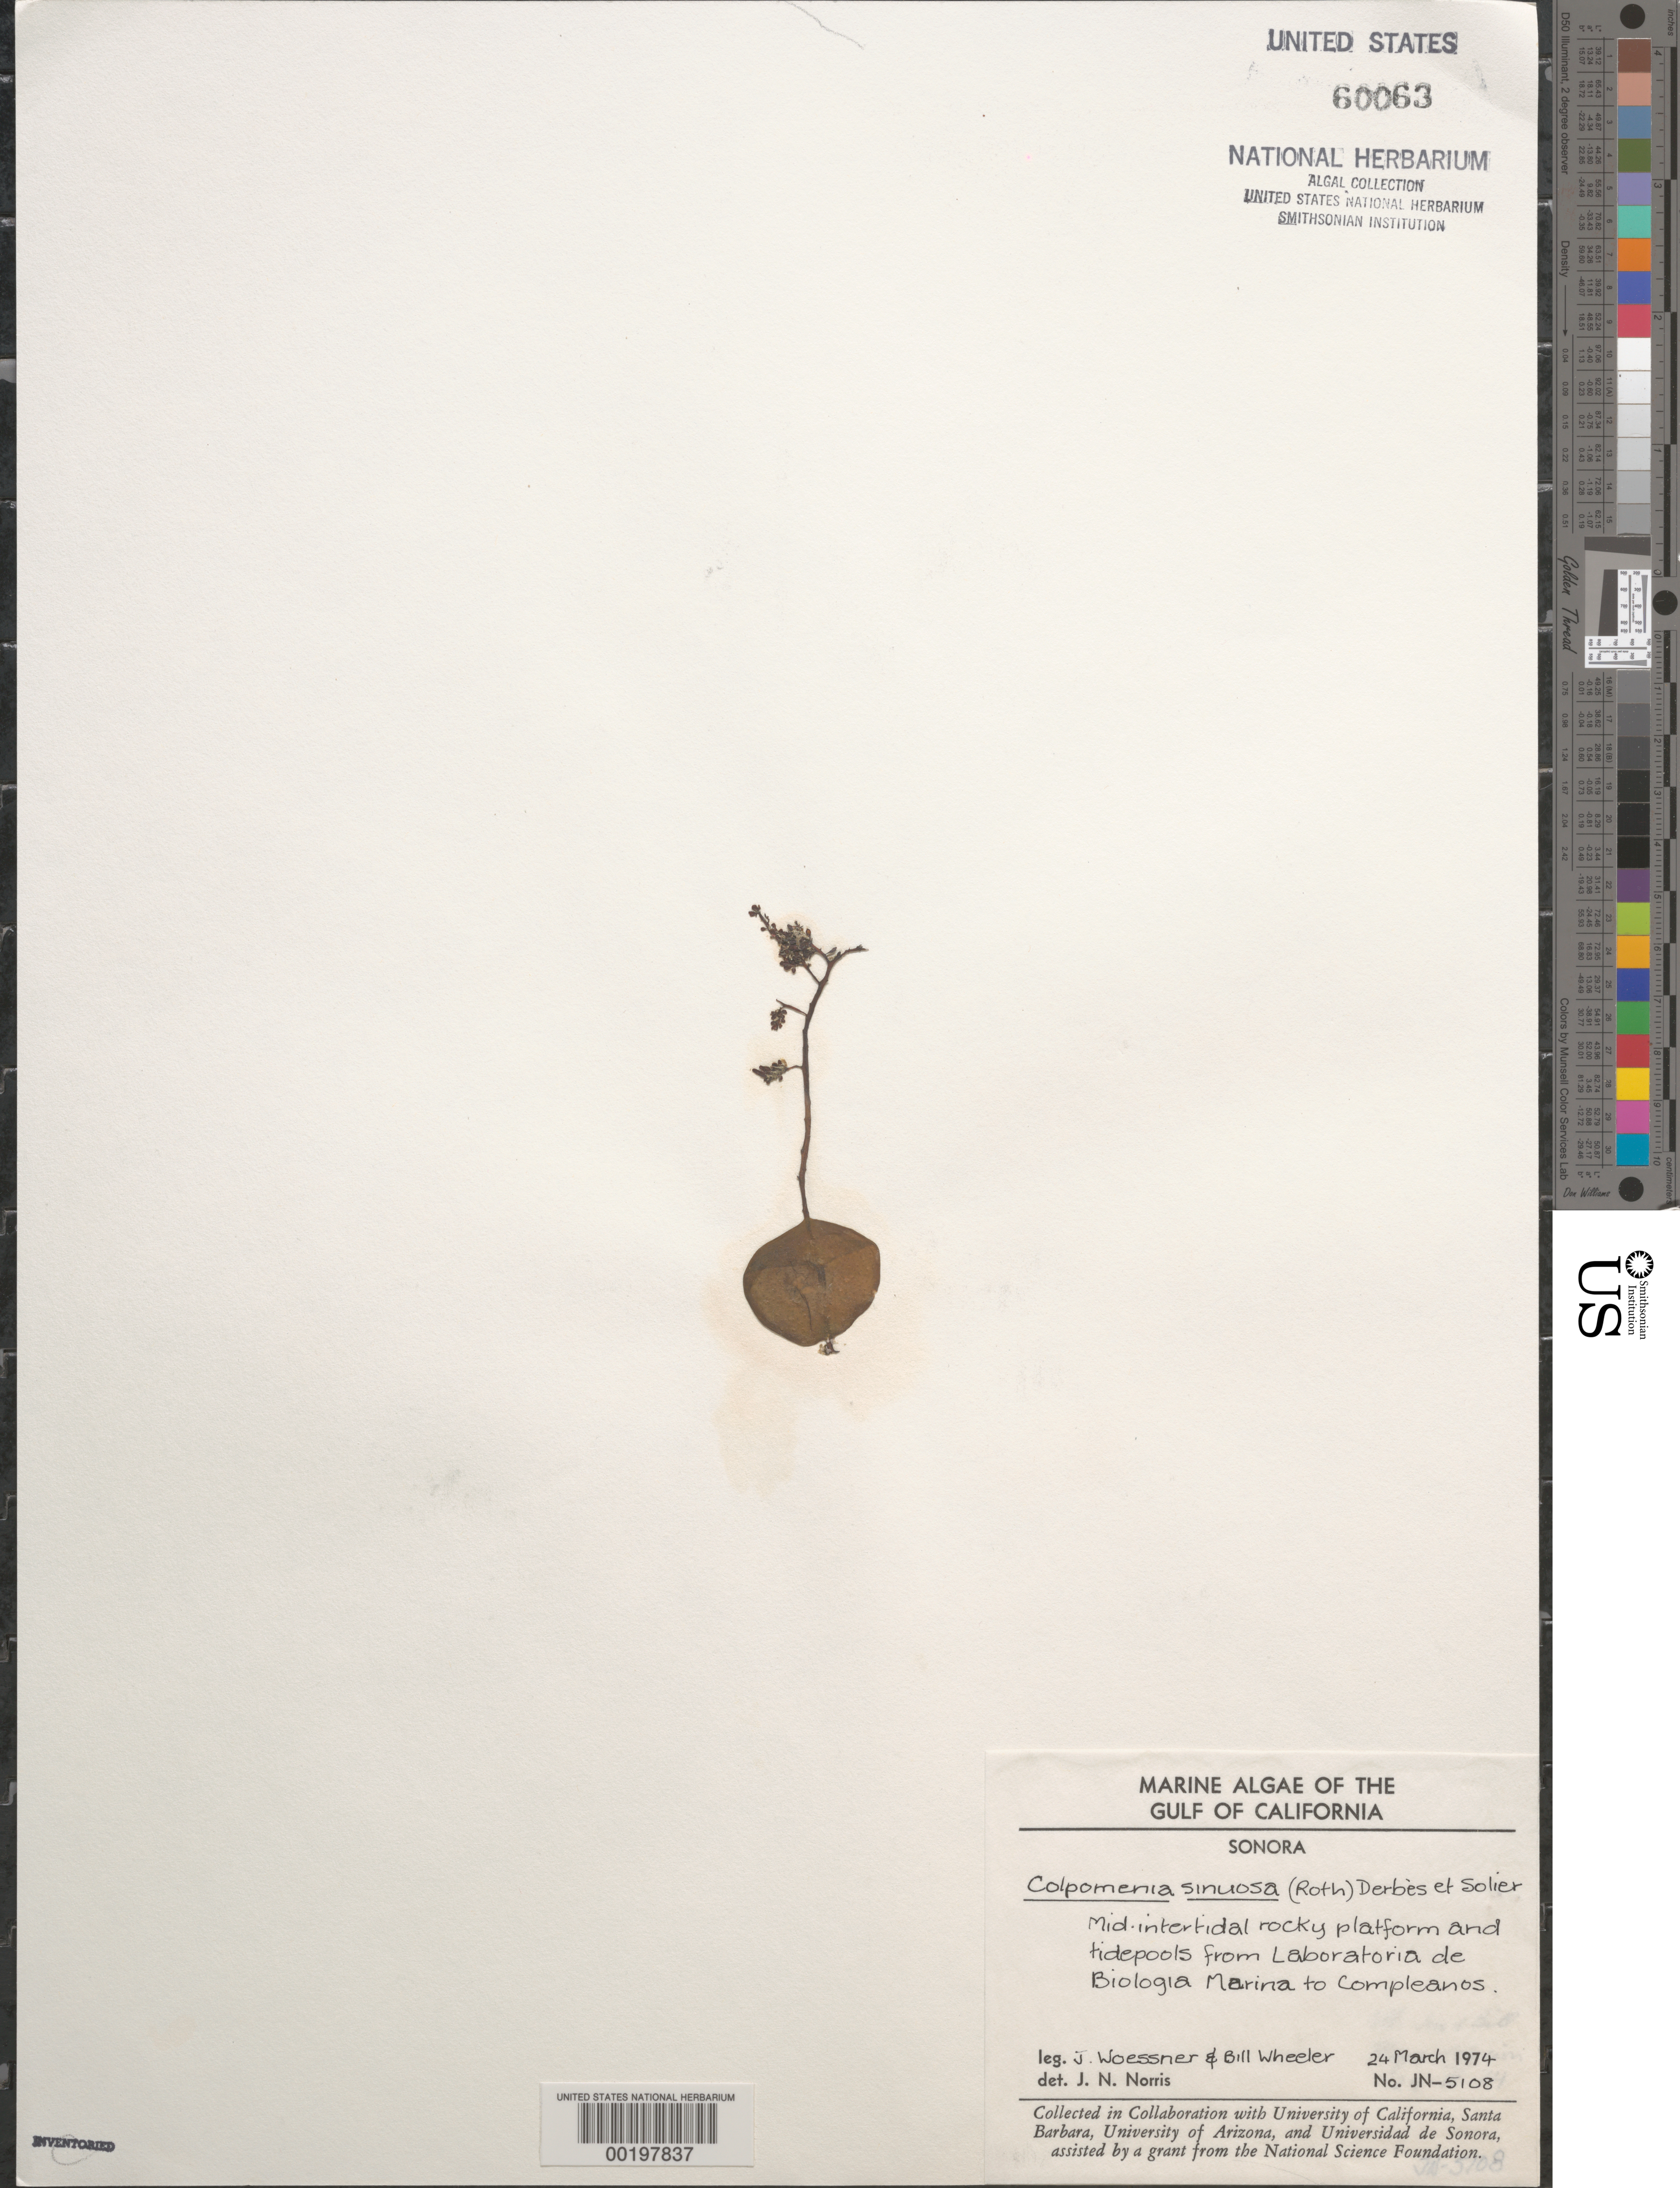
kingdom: Chromista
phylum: Ochrophyta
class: Phaeophyceae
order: Scytosiphonales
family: Scytosiphonaceae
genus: Colpomenia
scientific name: Colpomenia sinuosa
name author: (K. Mert. ex Roth) Derbes & Solier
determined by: Norris, James N.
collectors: J. Woessner & W. Wheeler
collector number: JN-5108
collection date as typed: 24 Mar 1974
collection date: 1974-03-24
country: Mexico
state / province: Sonora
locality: Laboratorio Biologia Marina to Cumpleanos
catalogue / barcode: US 60063